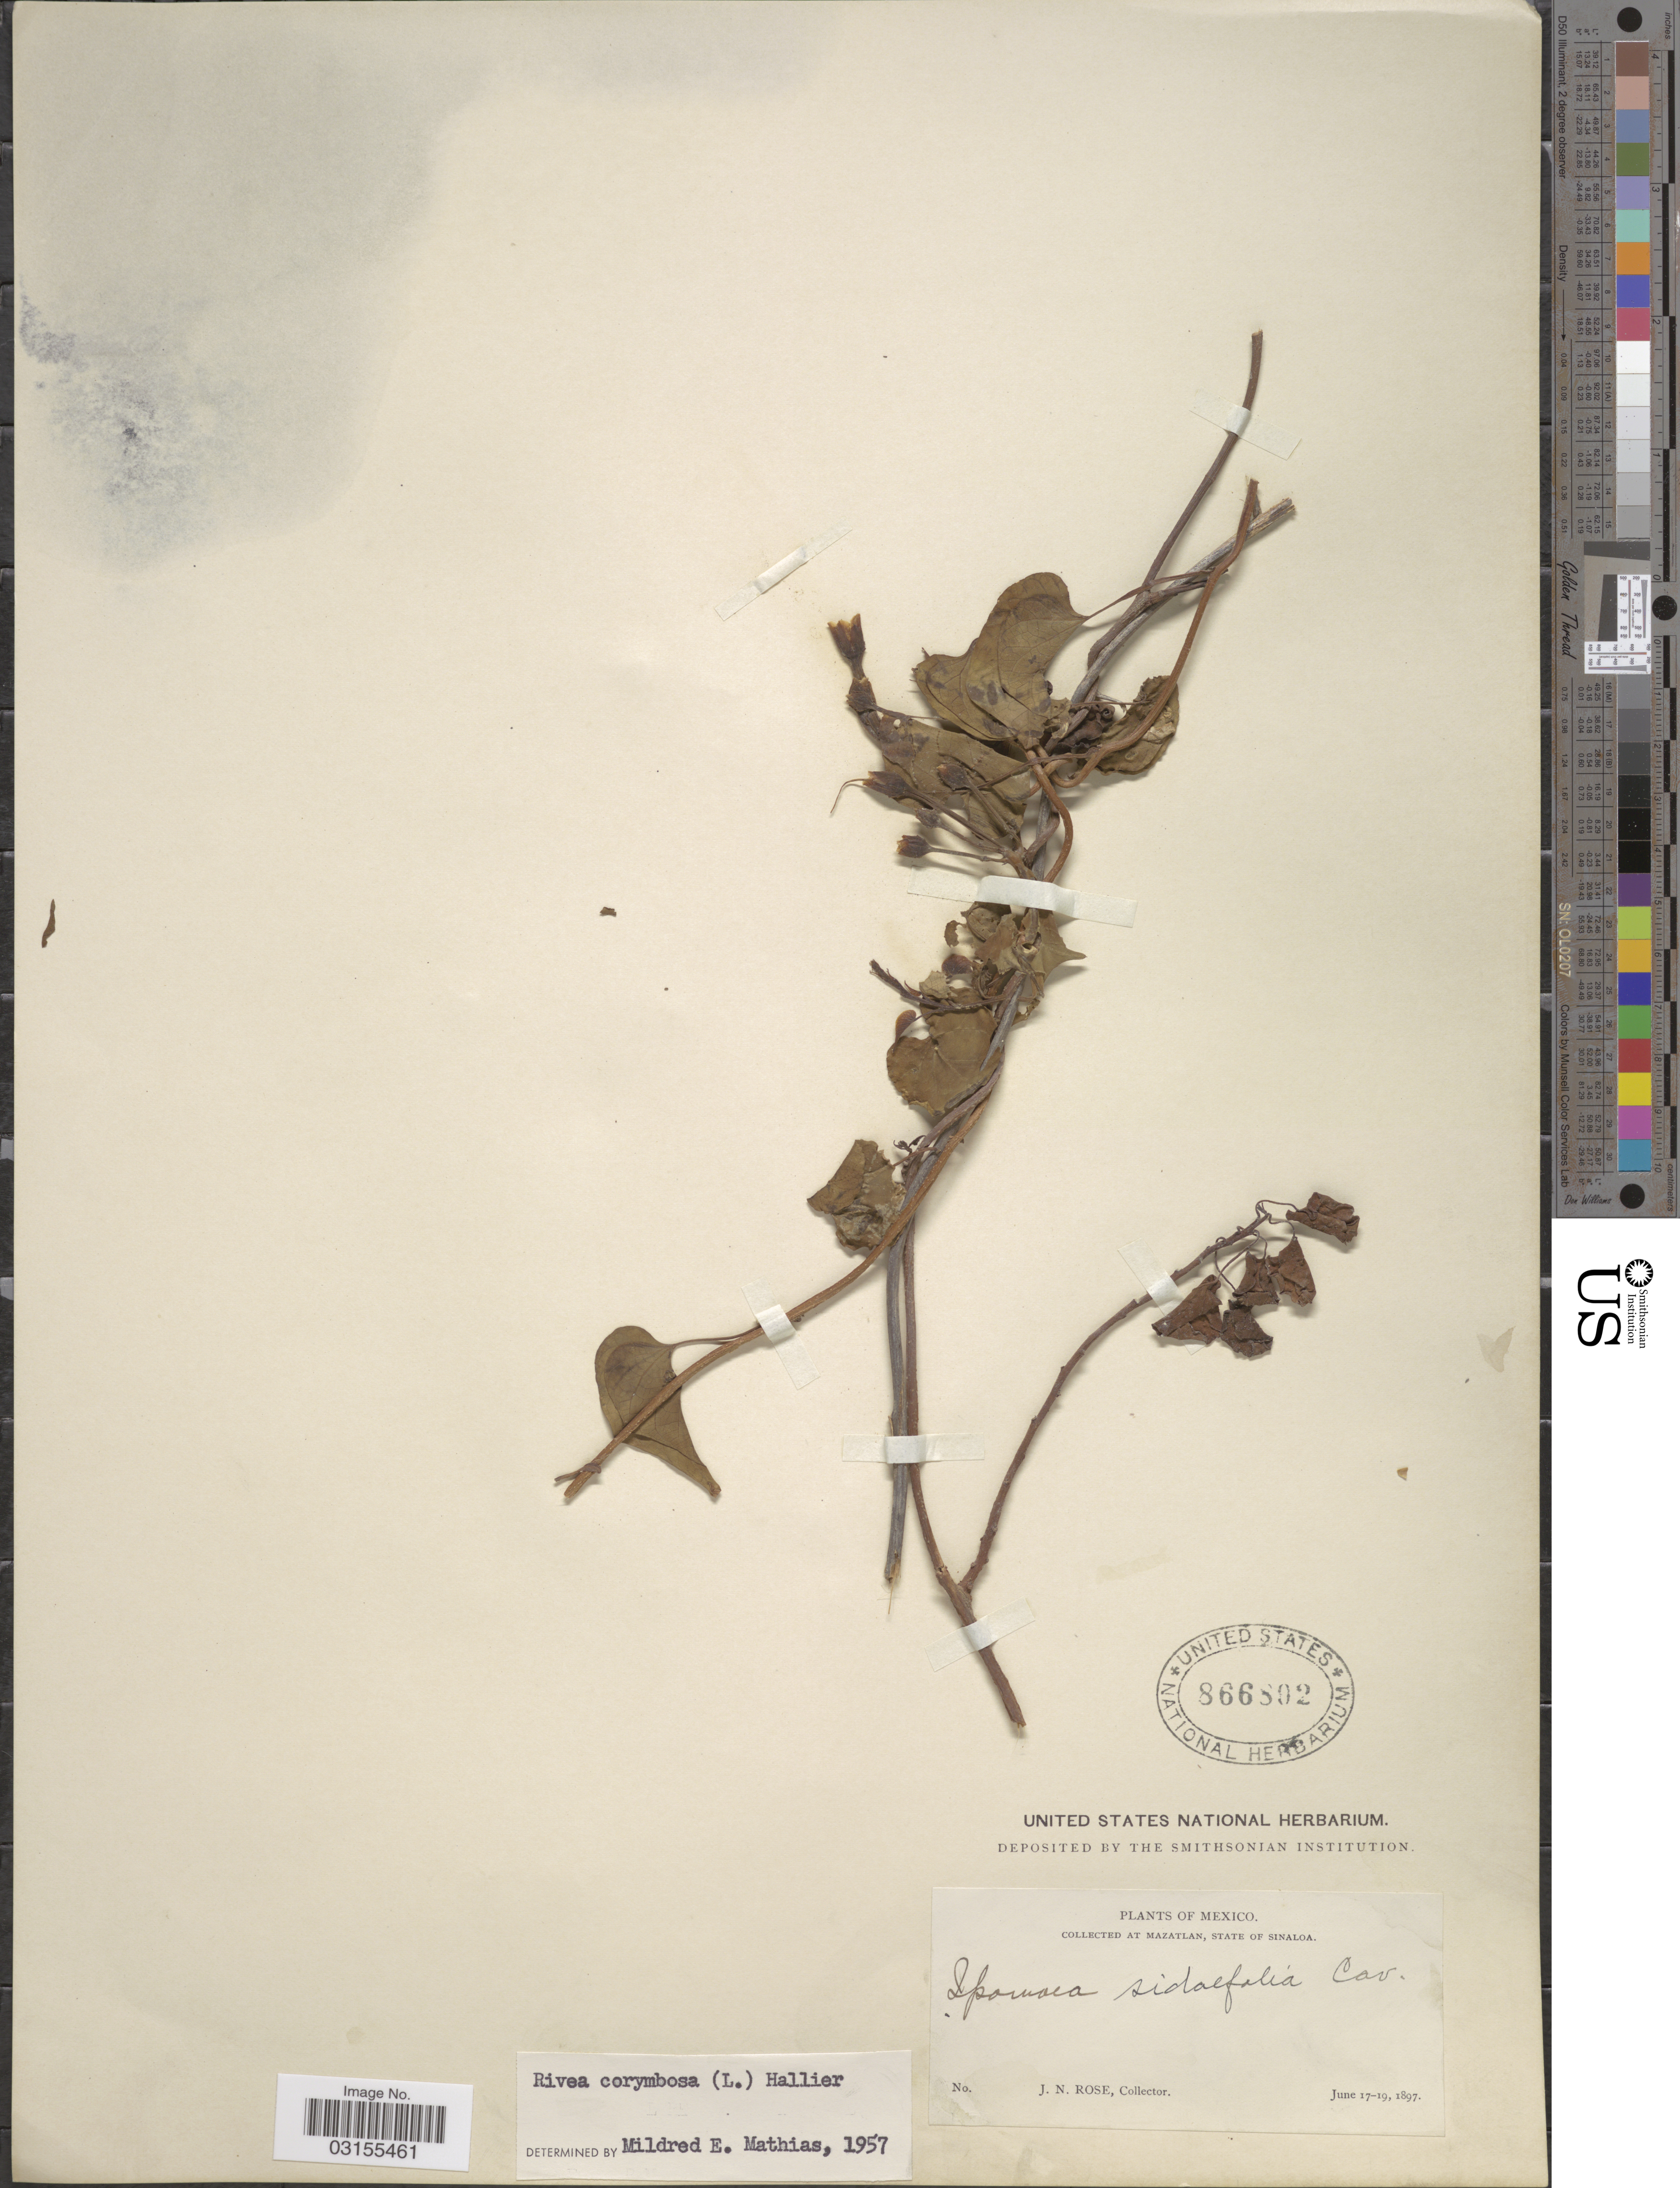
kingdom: Plantae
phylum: Tracheophyta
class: Magnoliopsida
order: Solanales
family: Convolvulaceae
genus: Turbina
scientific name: Turbina corymbosa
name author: (L.) Raf.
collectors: J. N. Rose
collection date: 1897-06-17/1897-06-19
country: Mexico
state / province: Sinaloa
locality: Mazatlan.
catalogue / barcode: US 866802